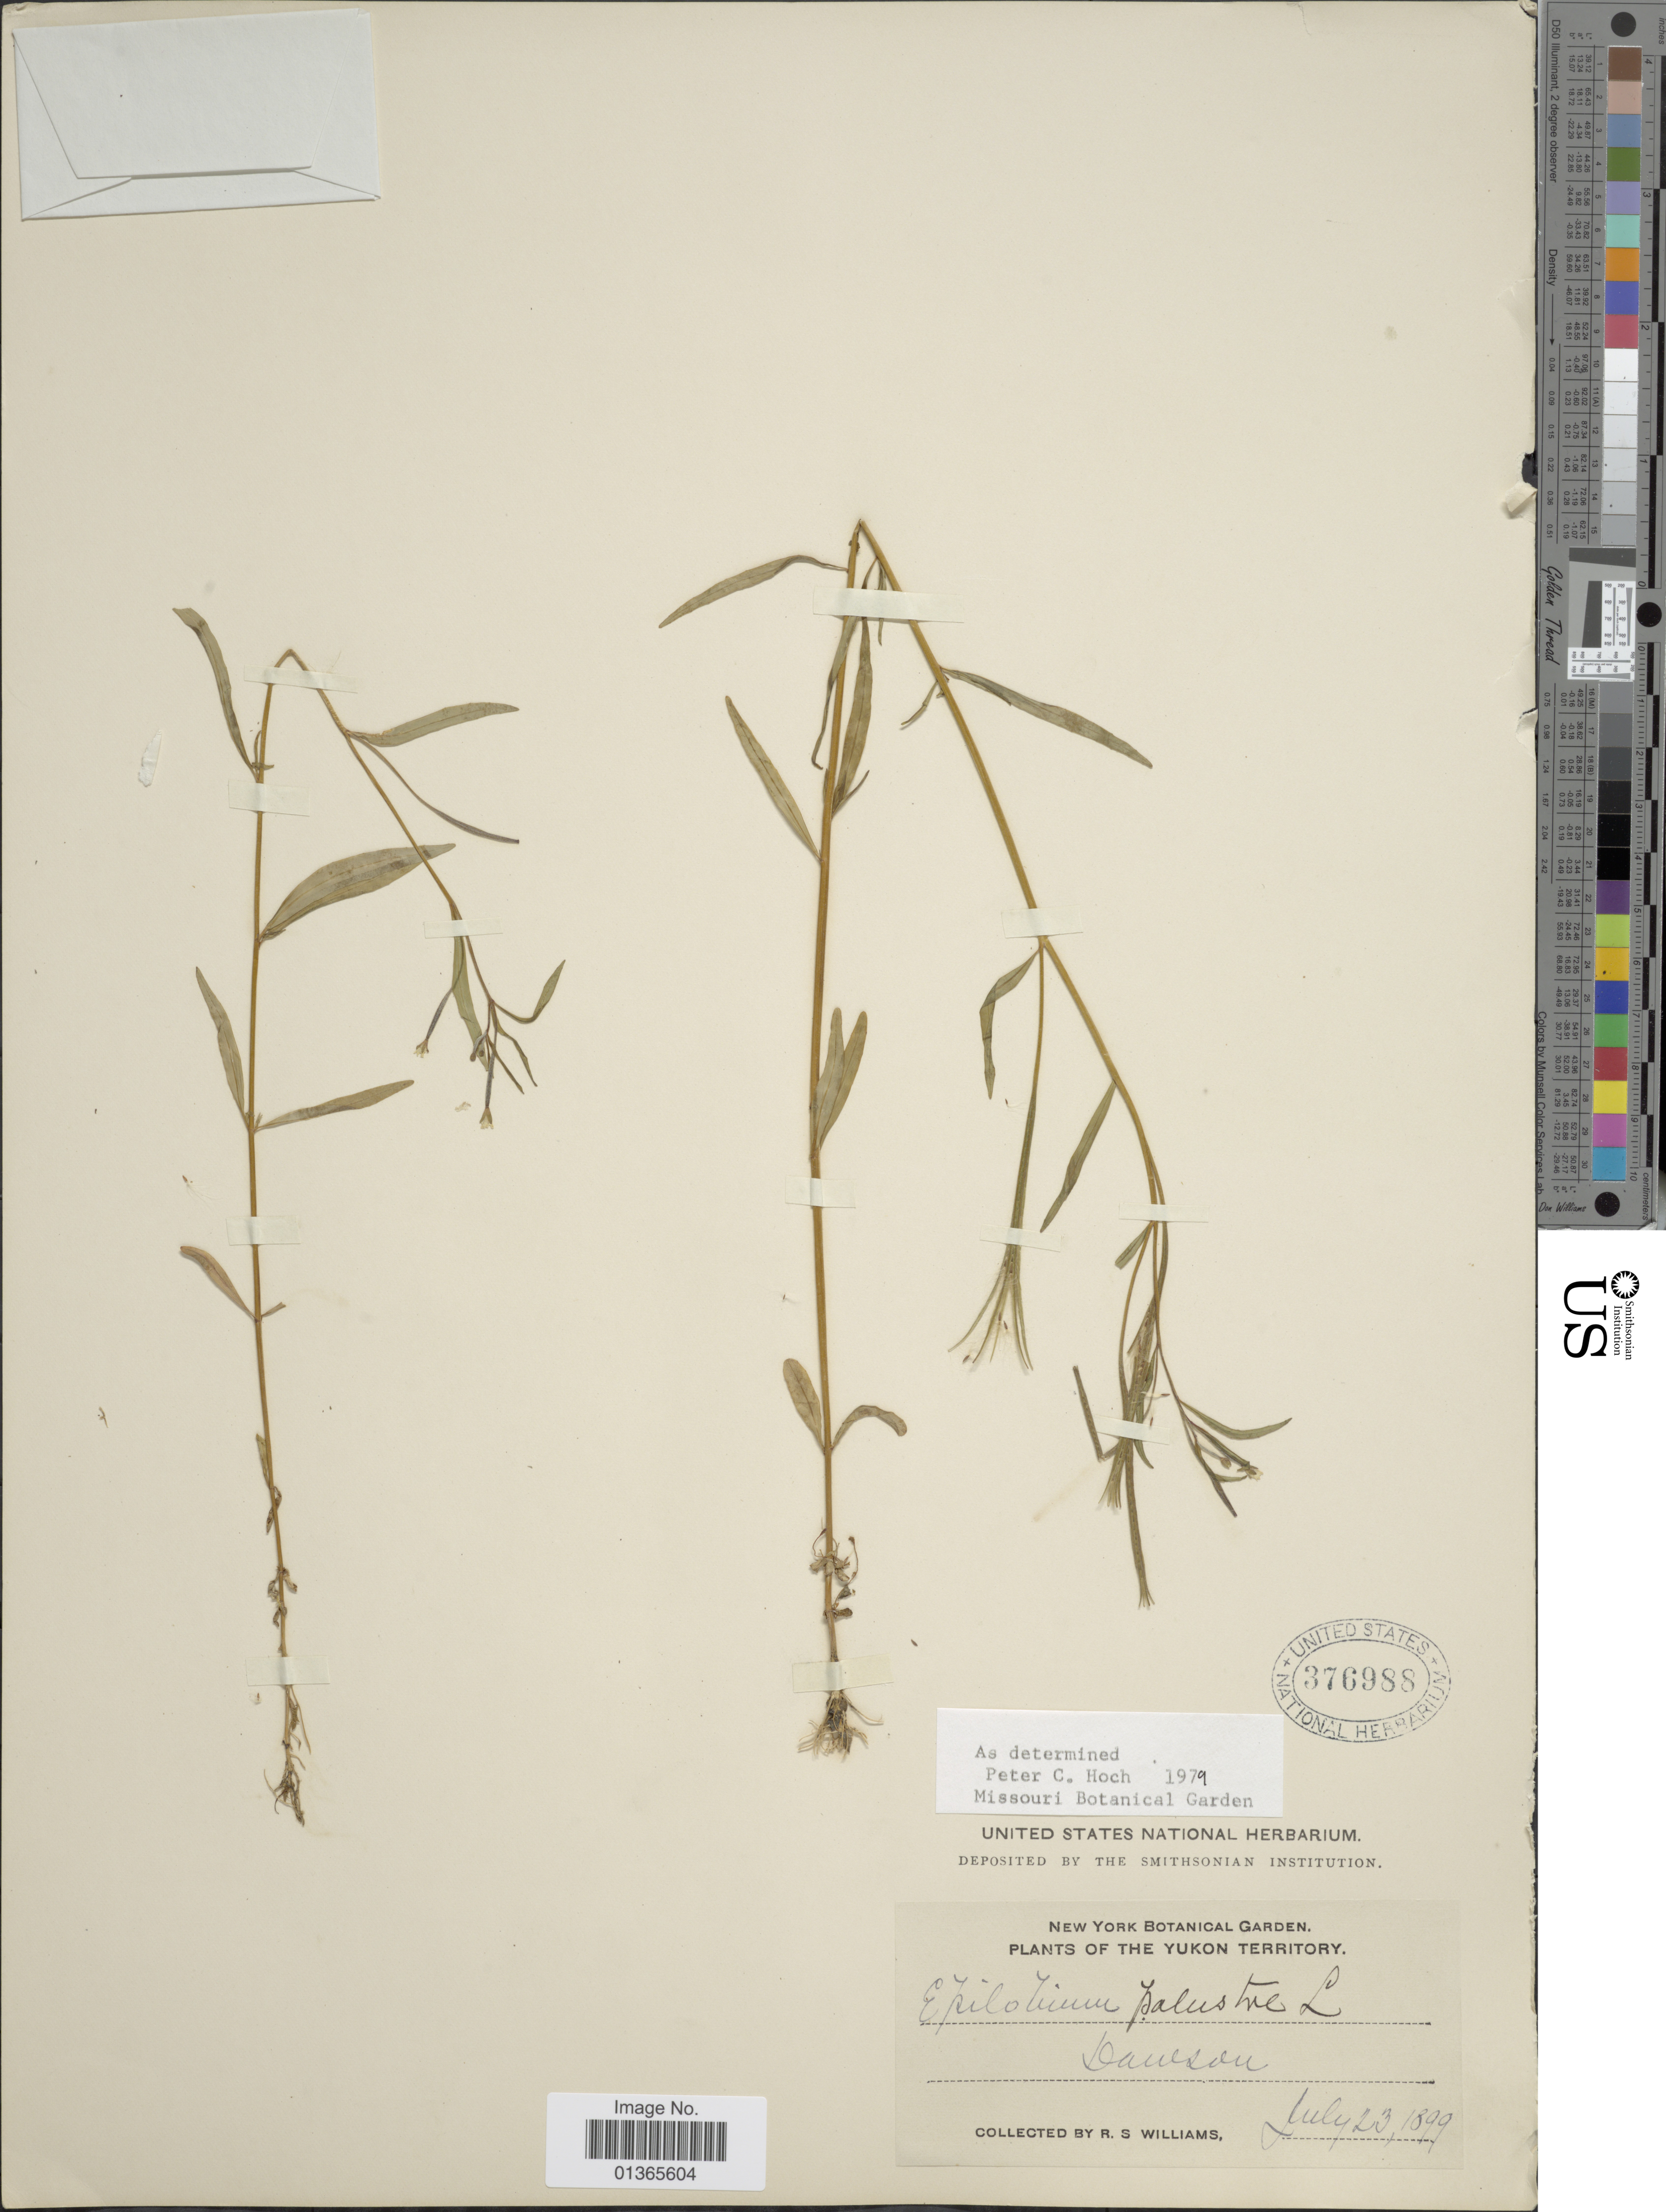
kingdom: Plantae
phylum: Tracheophyta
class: Magnoliopsida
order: Myrtales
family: Onagraceae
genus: Epilobium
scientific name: Epilobium palustre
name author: L.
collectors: R. S. Williams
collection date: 1899-07-23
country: Canada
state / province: Yukon Territory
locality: Dawson.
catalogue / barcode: US 376988